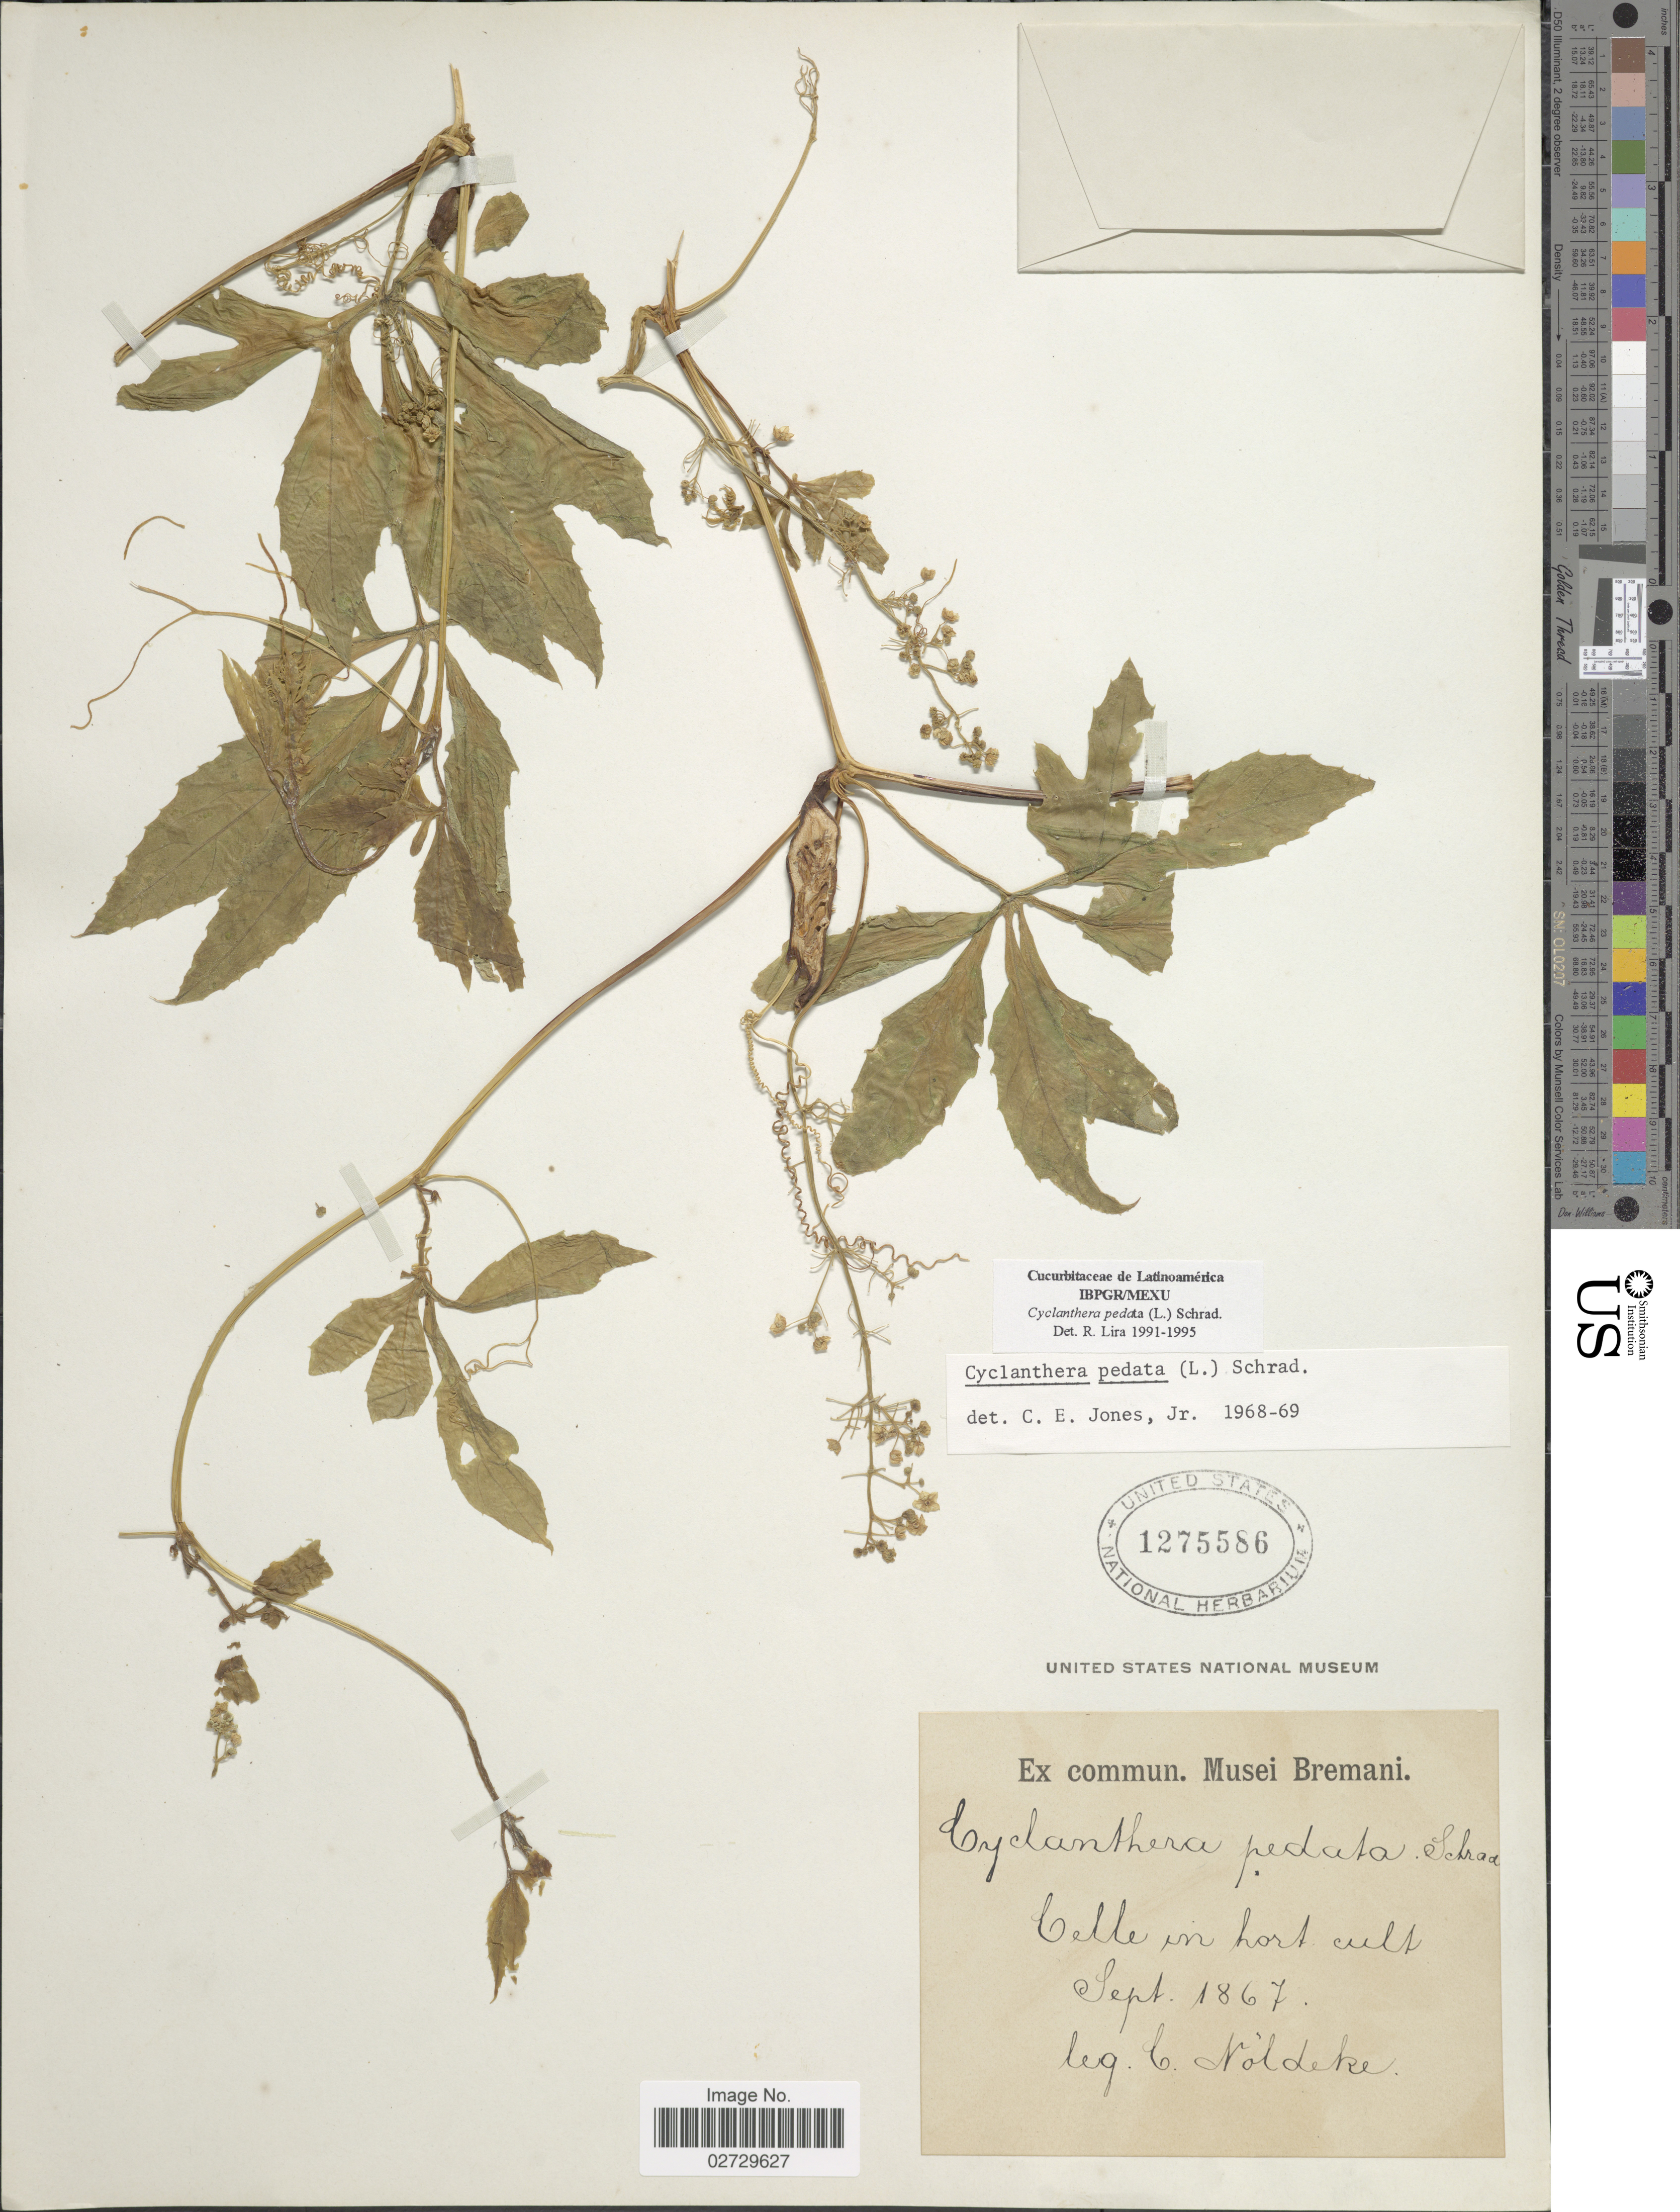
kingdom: Plantae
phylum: Tracheophyta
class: Magnoliopsida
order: Cucurbitales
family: Cucurbitaceae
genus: Cyclanthera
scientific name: Cyclanthera pedata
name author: (L.) Schrad.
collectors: C. Noldeke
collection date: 1867-09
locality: Celle in hort. cult.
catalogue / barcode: US 1275586